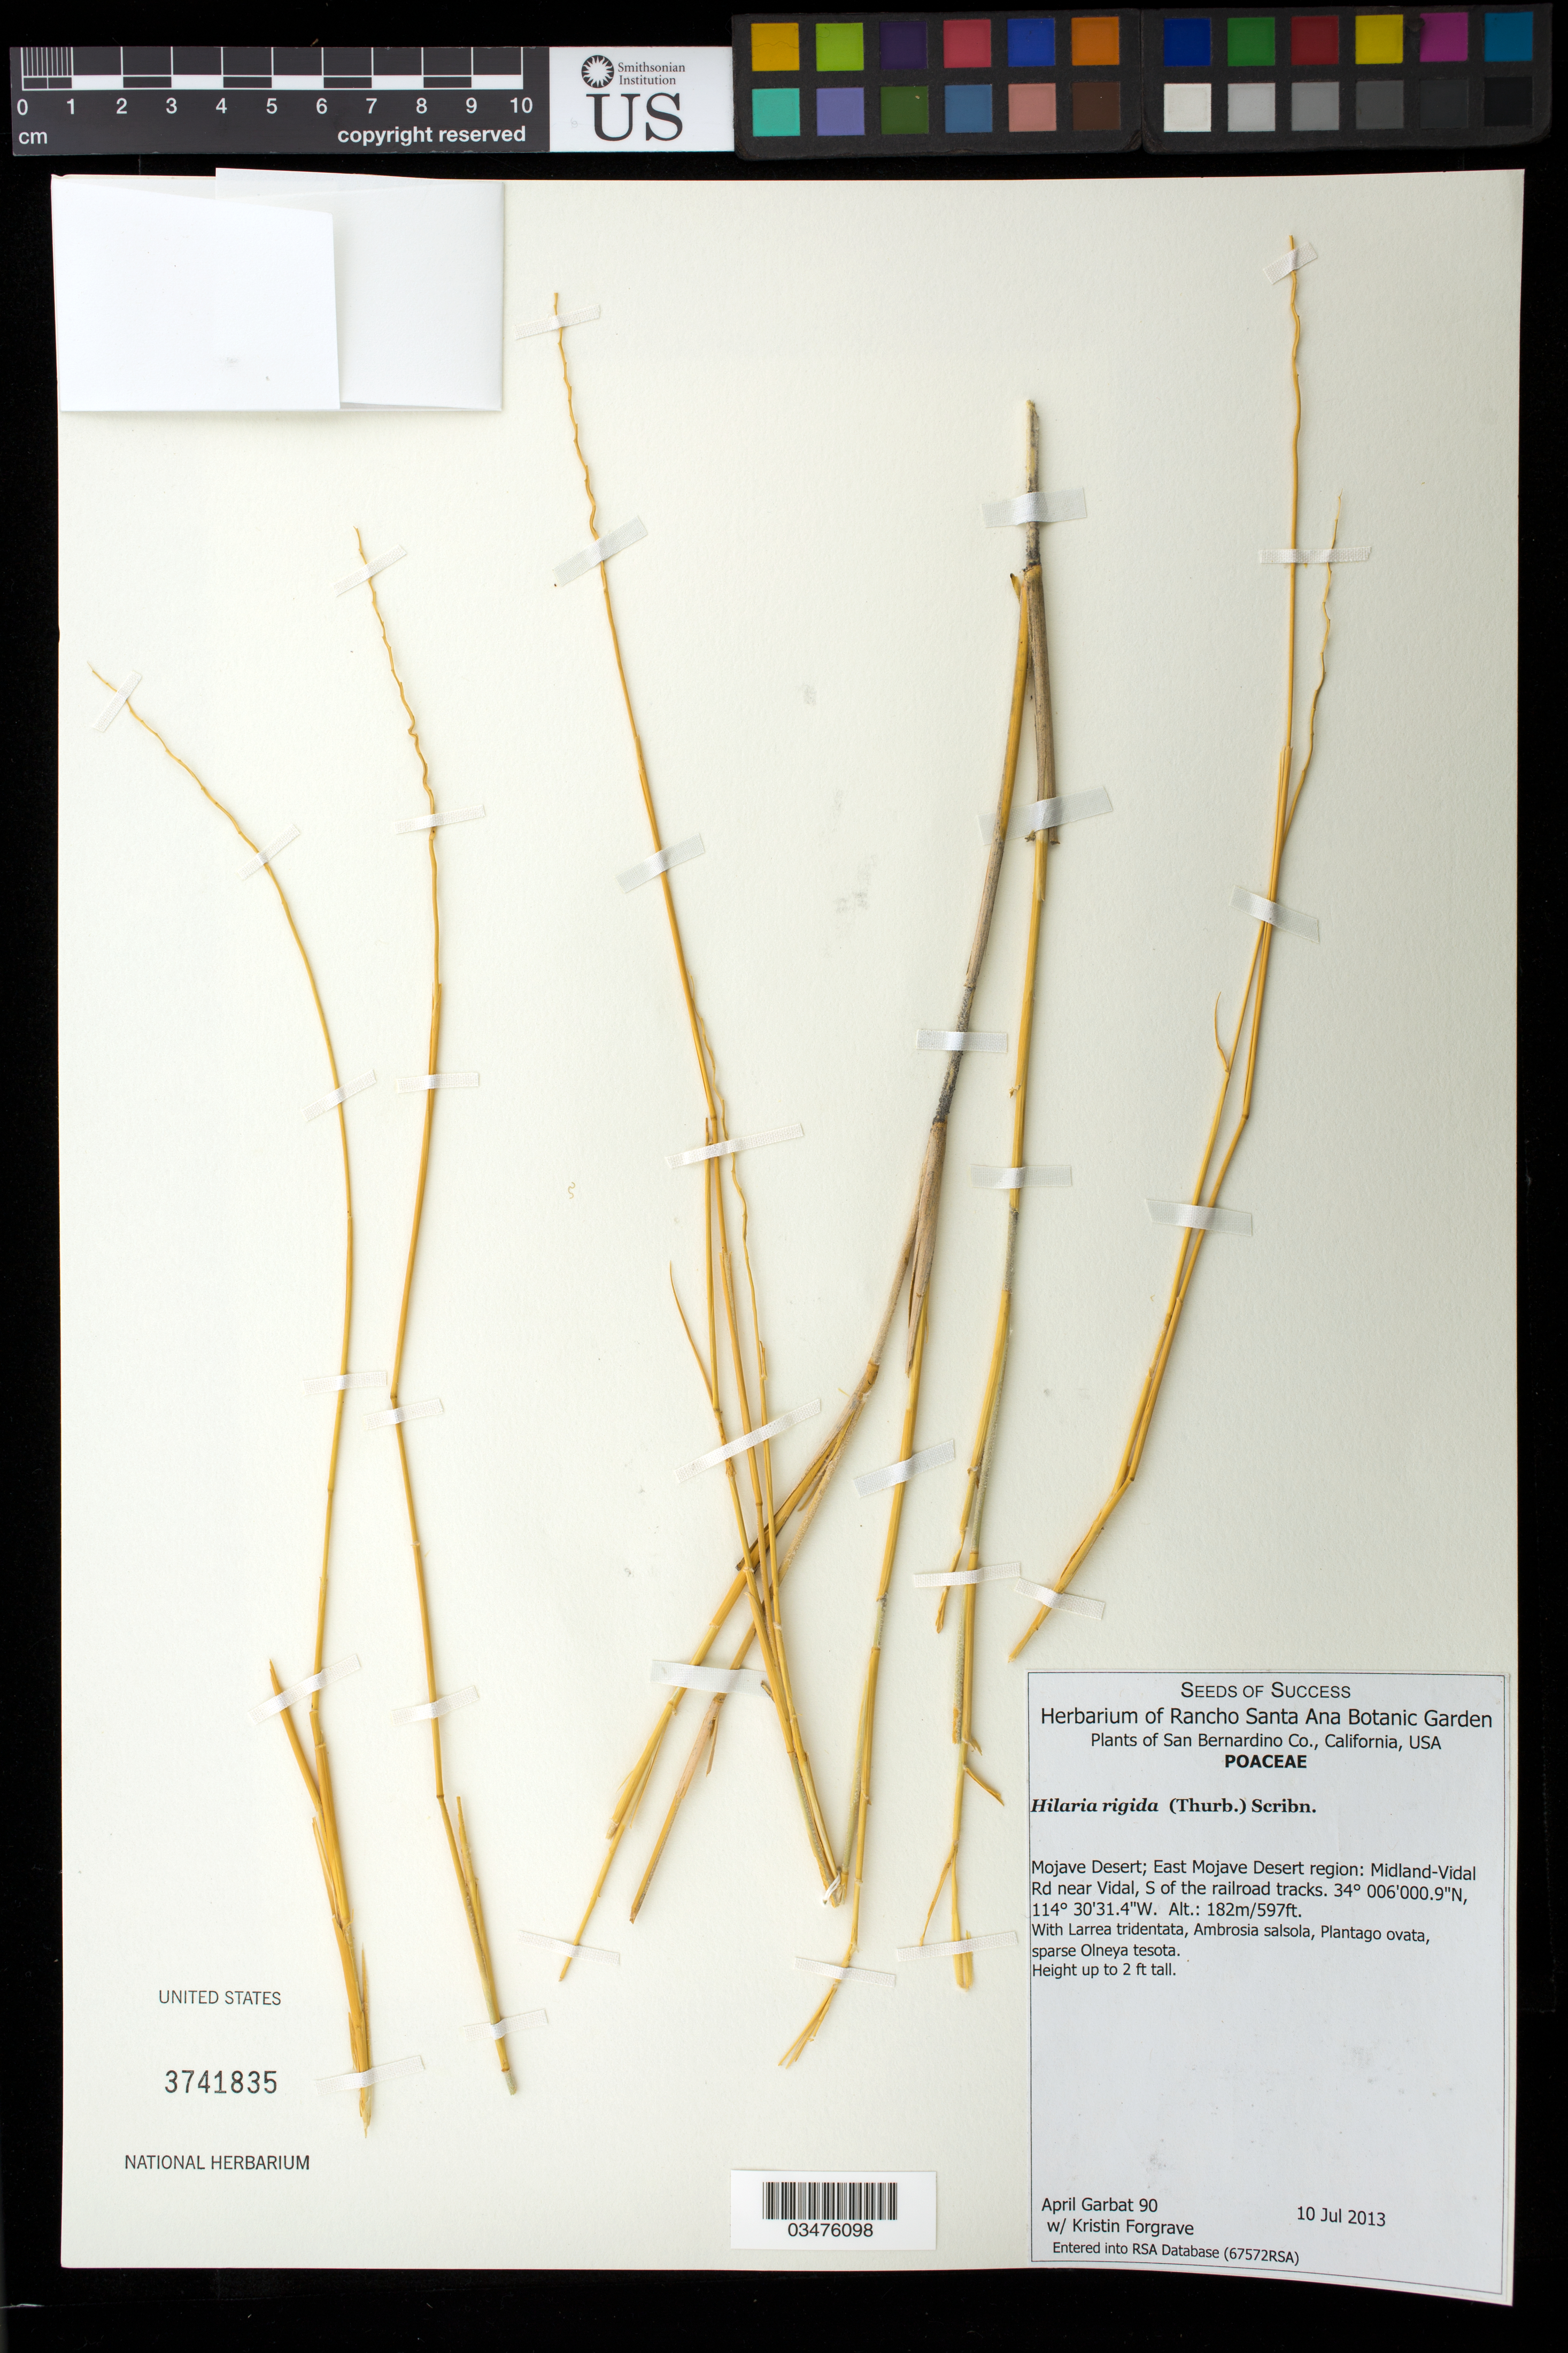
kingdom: Plantae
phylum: Tracheophyta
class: Liliopsida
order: Poales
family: Poaceae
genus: Hilaria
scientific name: Hilaria rigida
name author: (Thurb.) Benth. ex Scribn.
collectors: A. Garbat & K. Forgrave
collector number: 90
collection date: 2013-07-10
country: United States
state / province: California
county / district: San Bernardino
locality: Mojave Desert, East region. Midland-Vidal Rd near Vidal, S of the railroad tracks.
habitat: With Larrea tridentata, Ambrosia salsola, Plantago ovata, Onleya tesota.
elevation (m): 182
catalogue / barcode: US 3741835